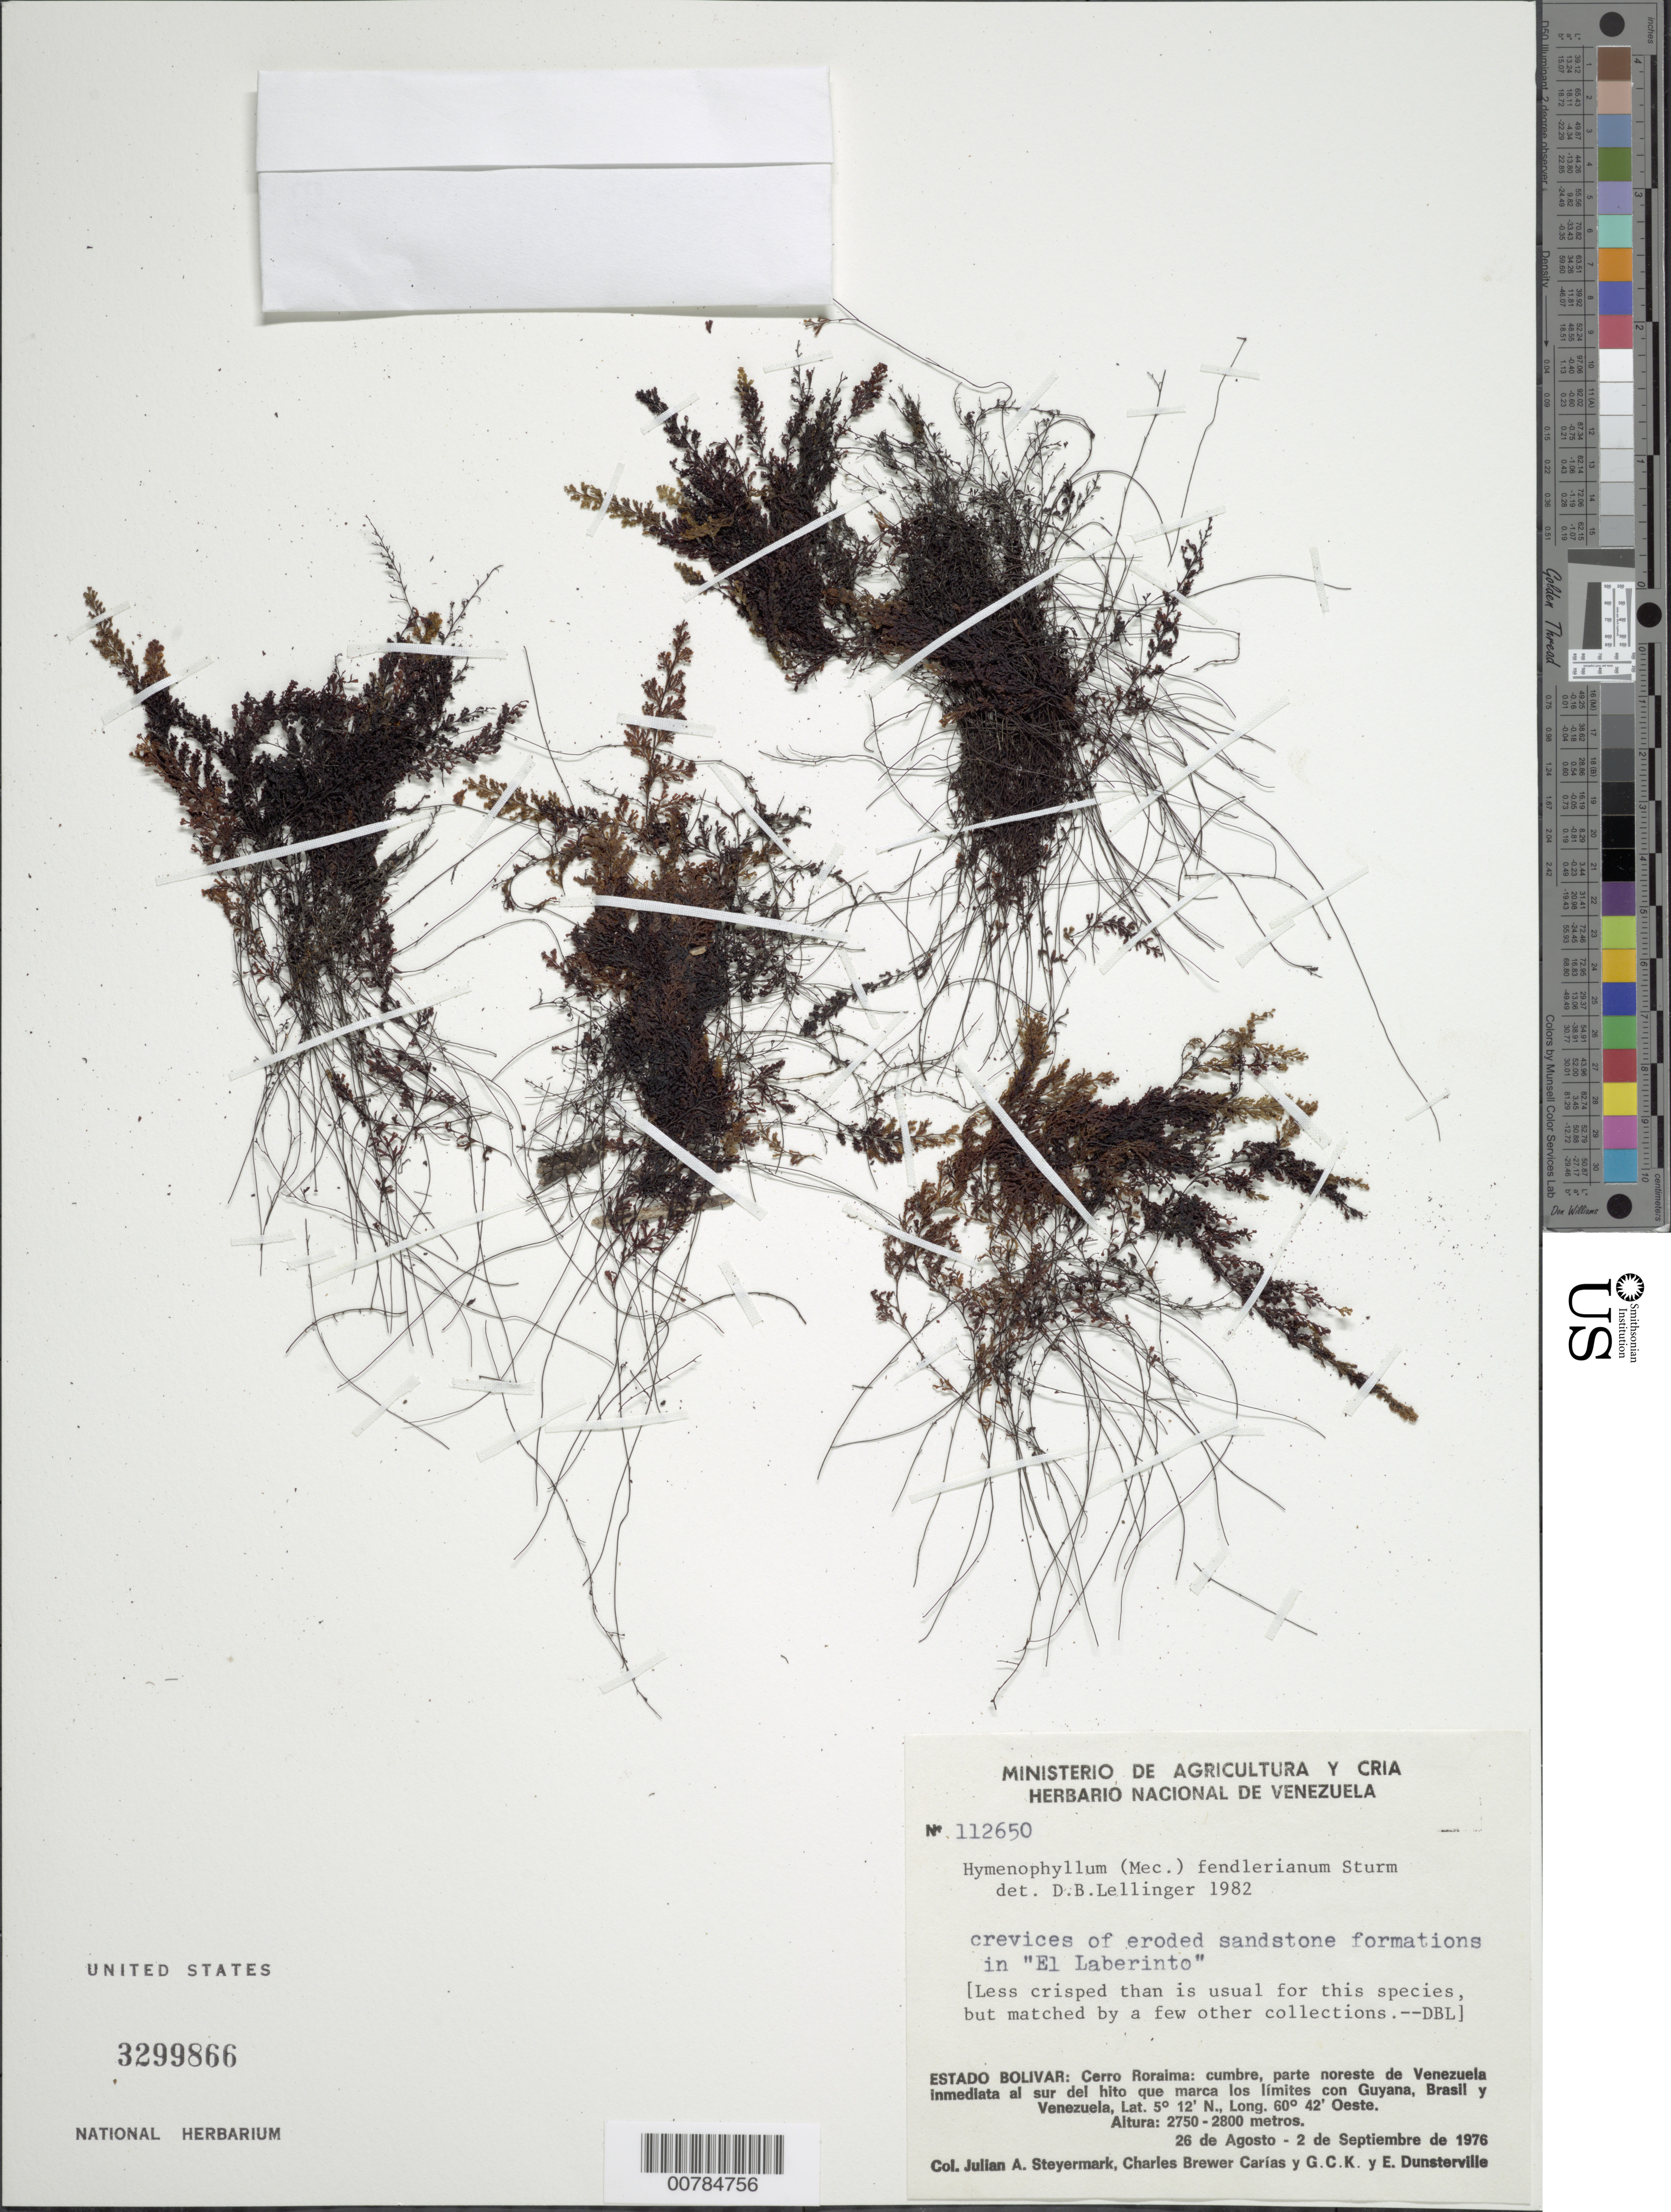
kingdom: Plantae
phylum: Tracheophyta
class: Polypodiopsida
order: Hymenophyllales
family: Hymenophyllaceae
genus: Hymenophyllum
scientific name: Hymenophyllum fendlerianum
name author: J.W. Sturm in Mart.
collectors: J. Steyermark, C. Brewer-Carias, G. C. K. Dunsterville & E. Dunsterville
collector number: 112650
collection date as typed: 26-Aug-76 to 2-Sep-76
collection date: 1976-08-26/1976-09-02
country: Venezuela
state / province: Bolívar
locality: Cerro Roraima, NE of Venezuela Inmediata, S of limits with Guyana and Brazil; in "El Laberinto"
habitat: Crevices of eroded sandstone formations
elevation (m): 2750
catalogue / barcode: US 3299866